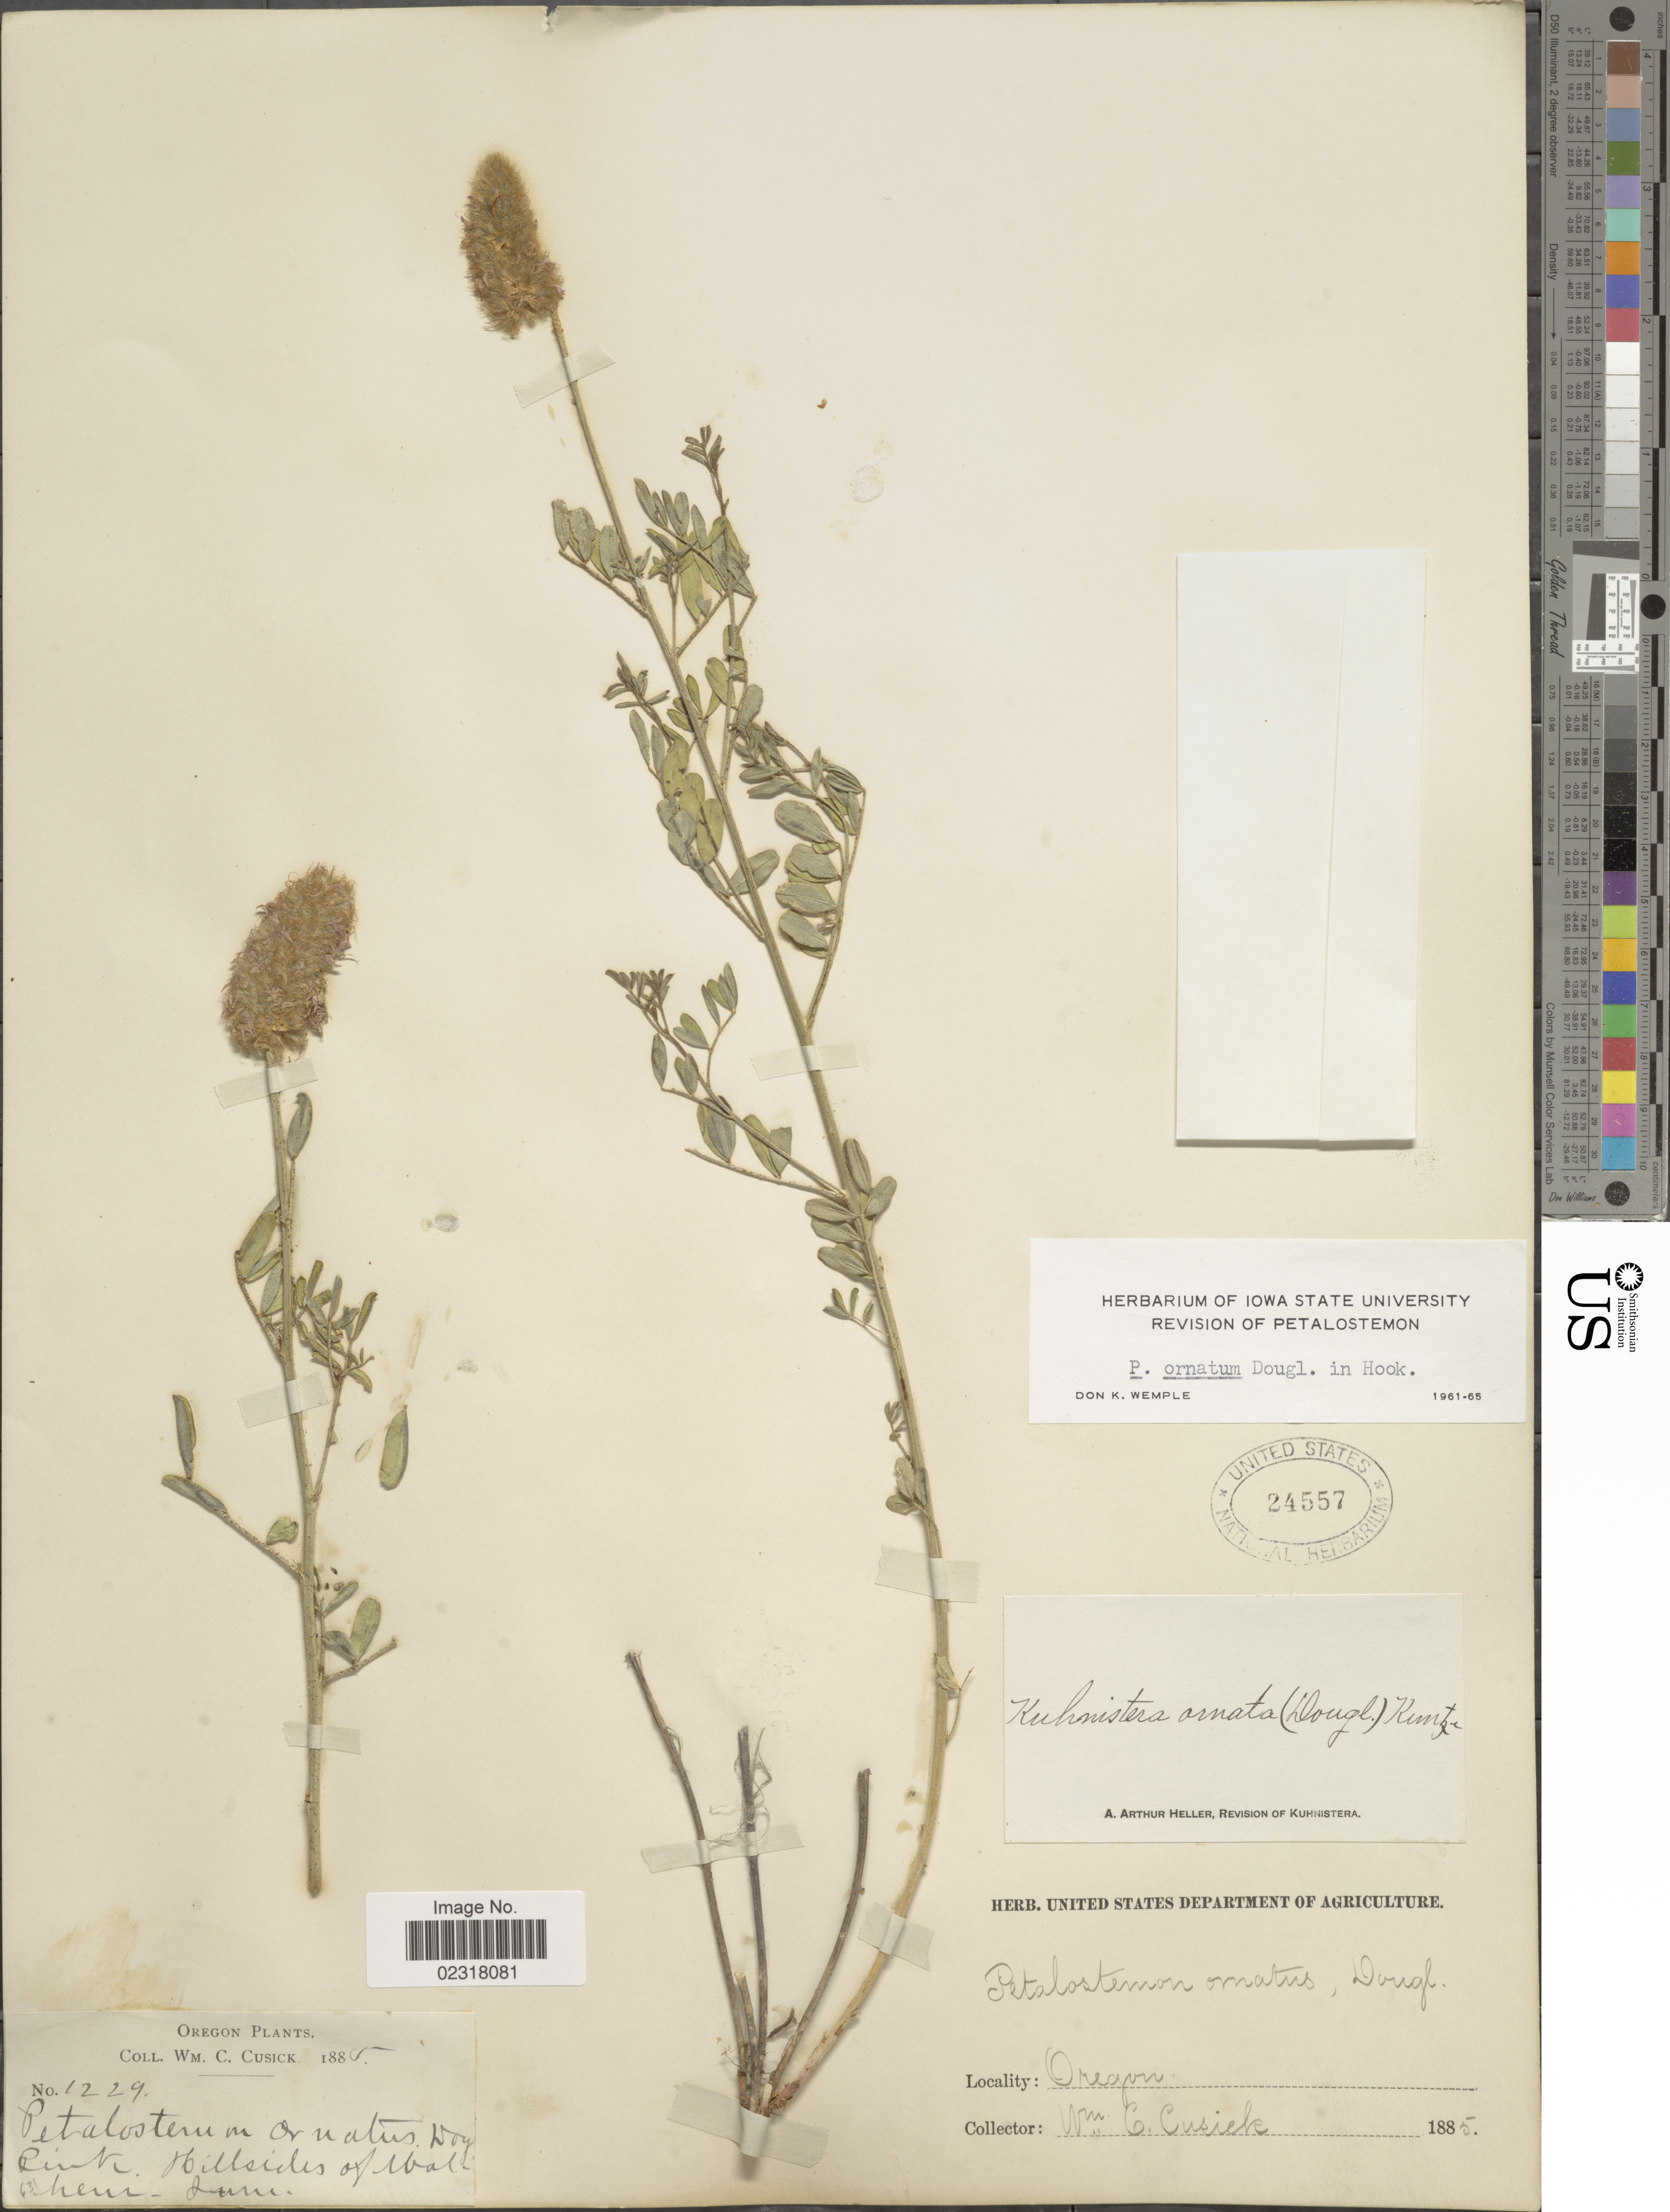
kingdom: Plantae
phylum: Tracheophyta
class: Magnoliopsida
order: Fabales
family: Fabaceae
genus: Dalea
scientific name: Dalea ornata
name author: (Hook.) Eaton & Wright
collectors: W. C. Cusick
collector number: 1229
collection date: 1885-06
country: United States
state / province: Oregon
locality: Hillsides of Malheur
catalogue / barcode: US 24557